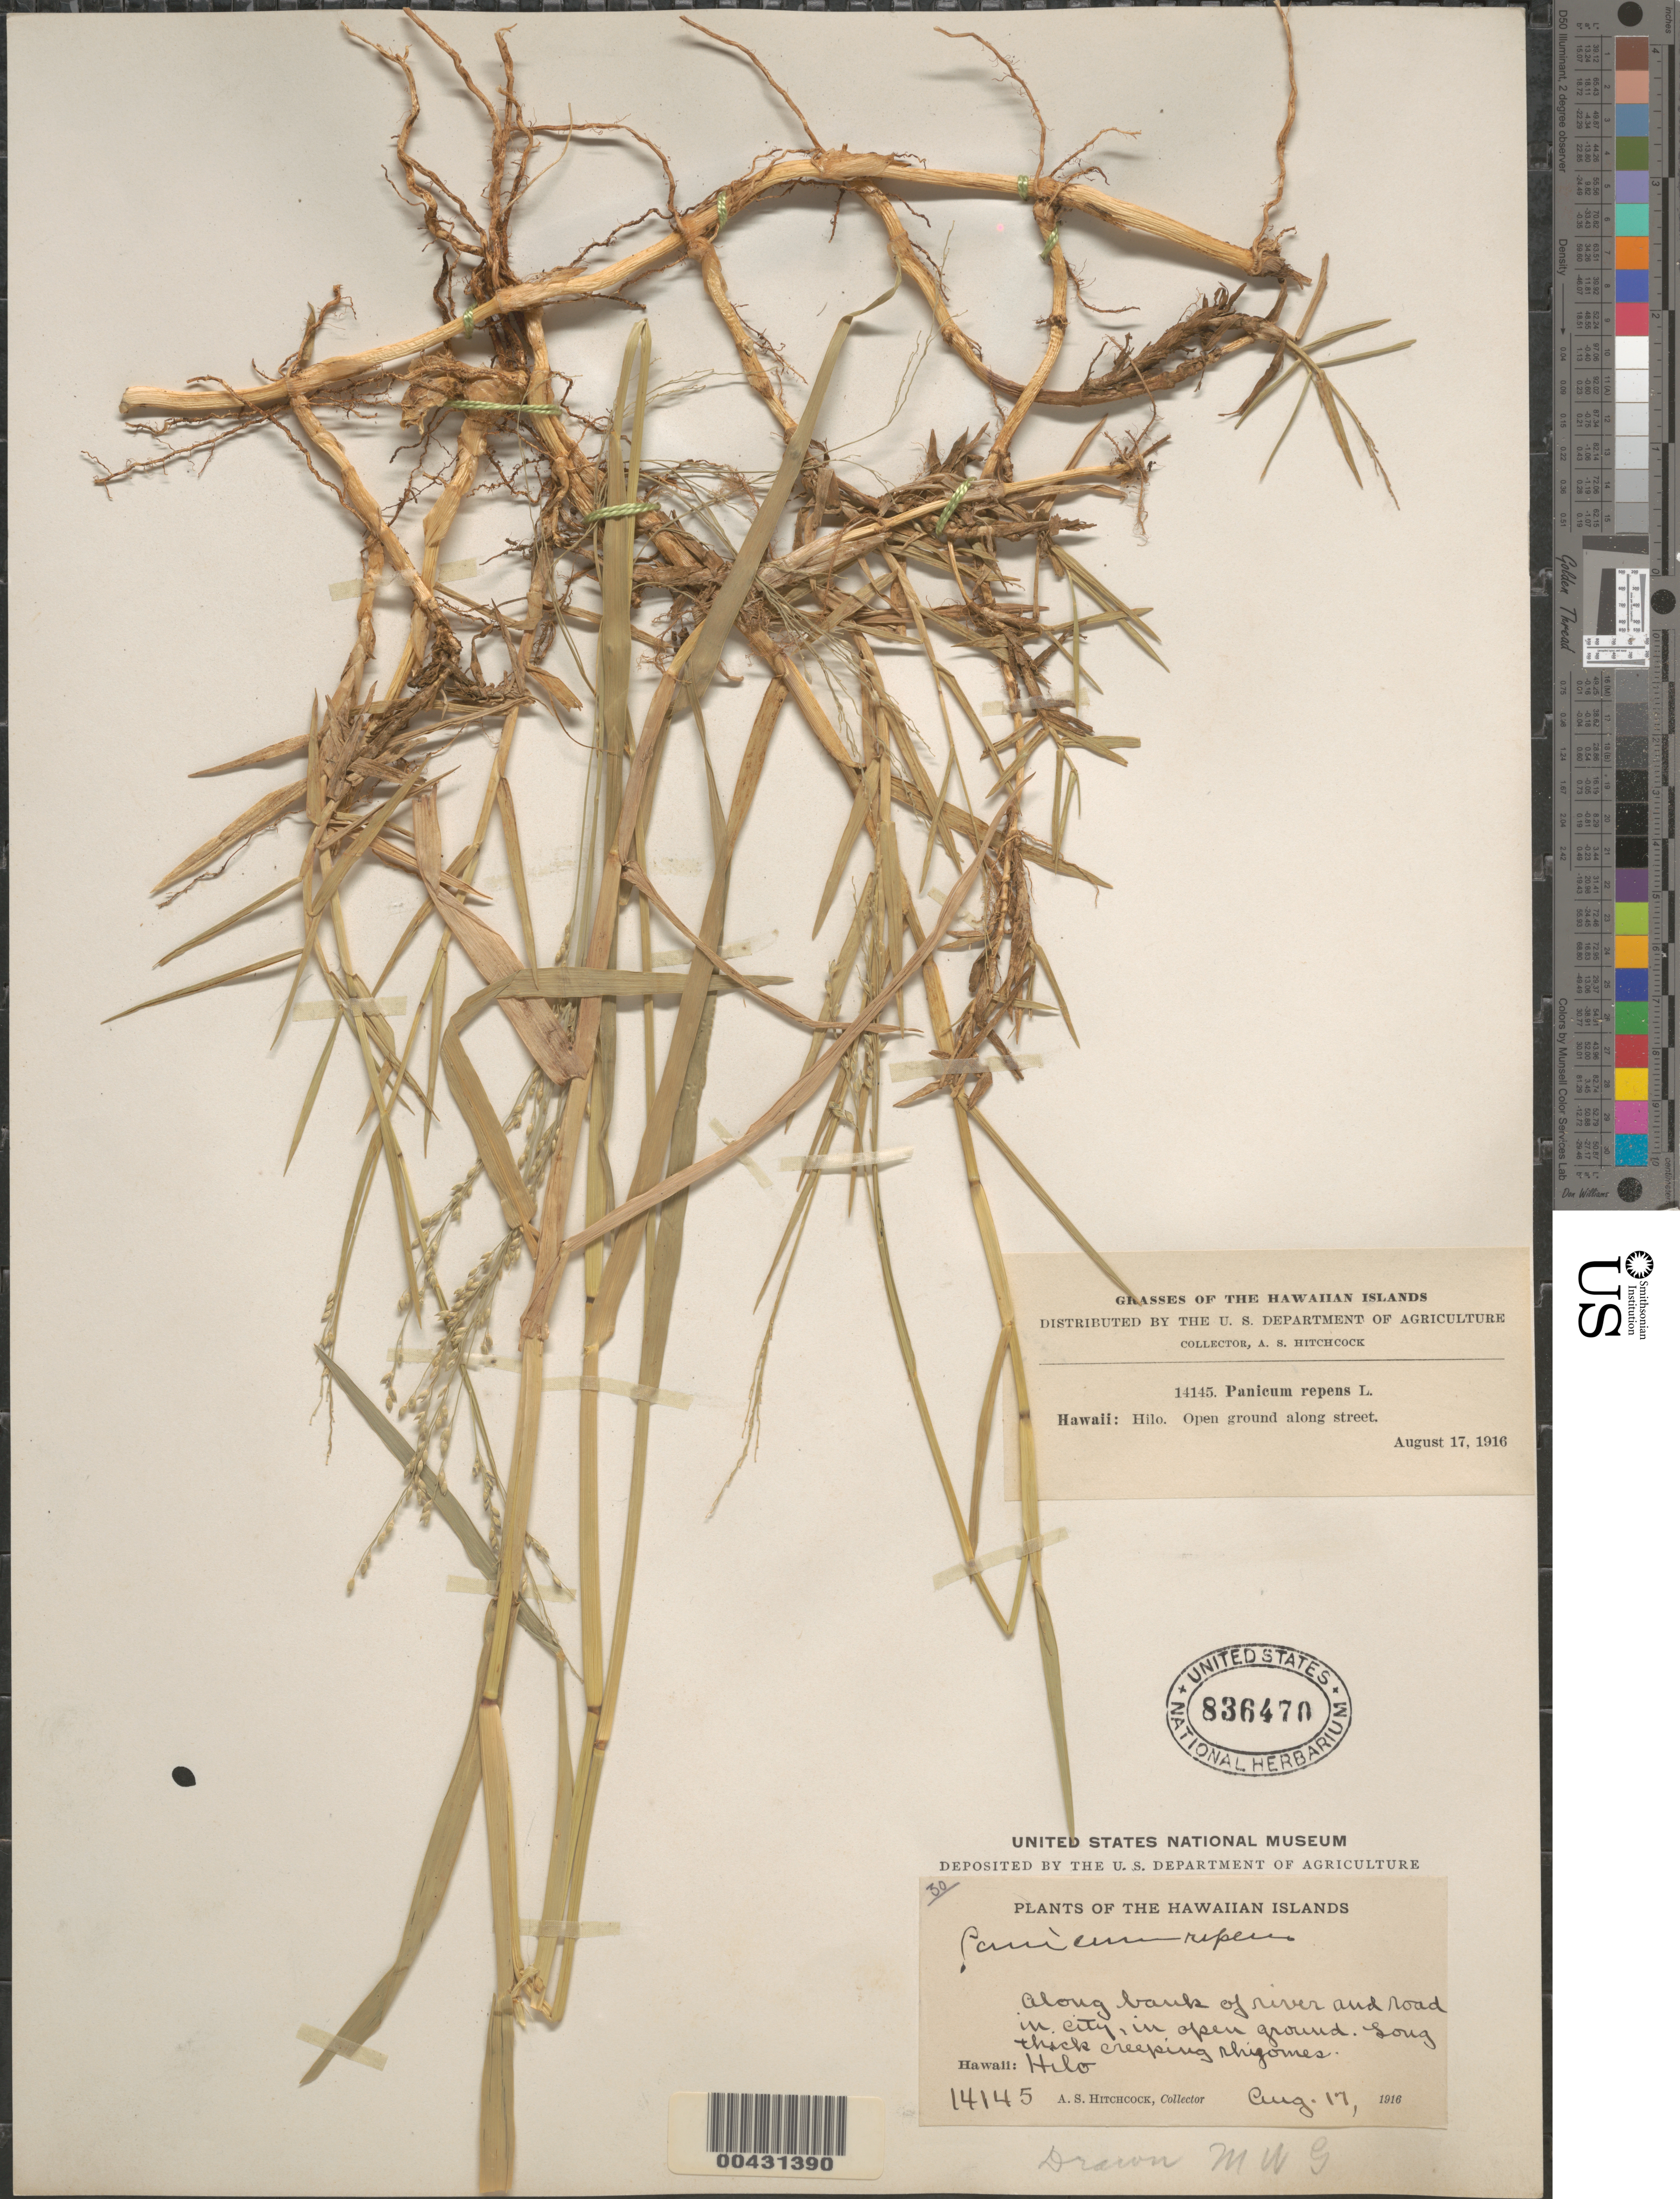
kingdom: Plantae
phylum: Tracheophyta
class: Liliopsida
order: Poales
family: Poaceae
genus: Panicum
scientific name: Panicum repens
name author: L.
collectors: A. S. Hitchcock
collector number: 14145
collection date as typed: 17 Aug 1916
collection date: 1916-08-17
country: United States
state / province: Hawaii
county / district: Hawaii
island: Hawaii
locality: Hilo, in city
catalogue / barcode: US 836470